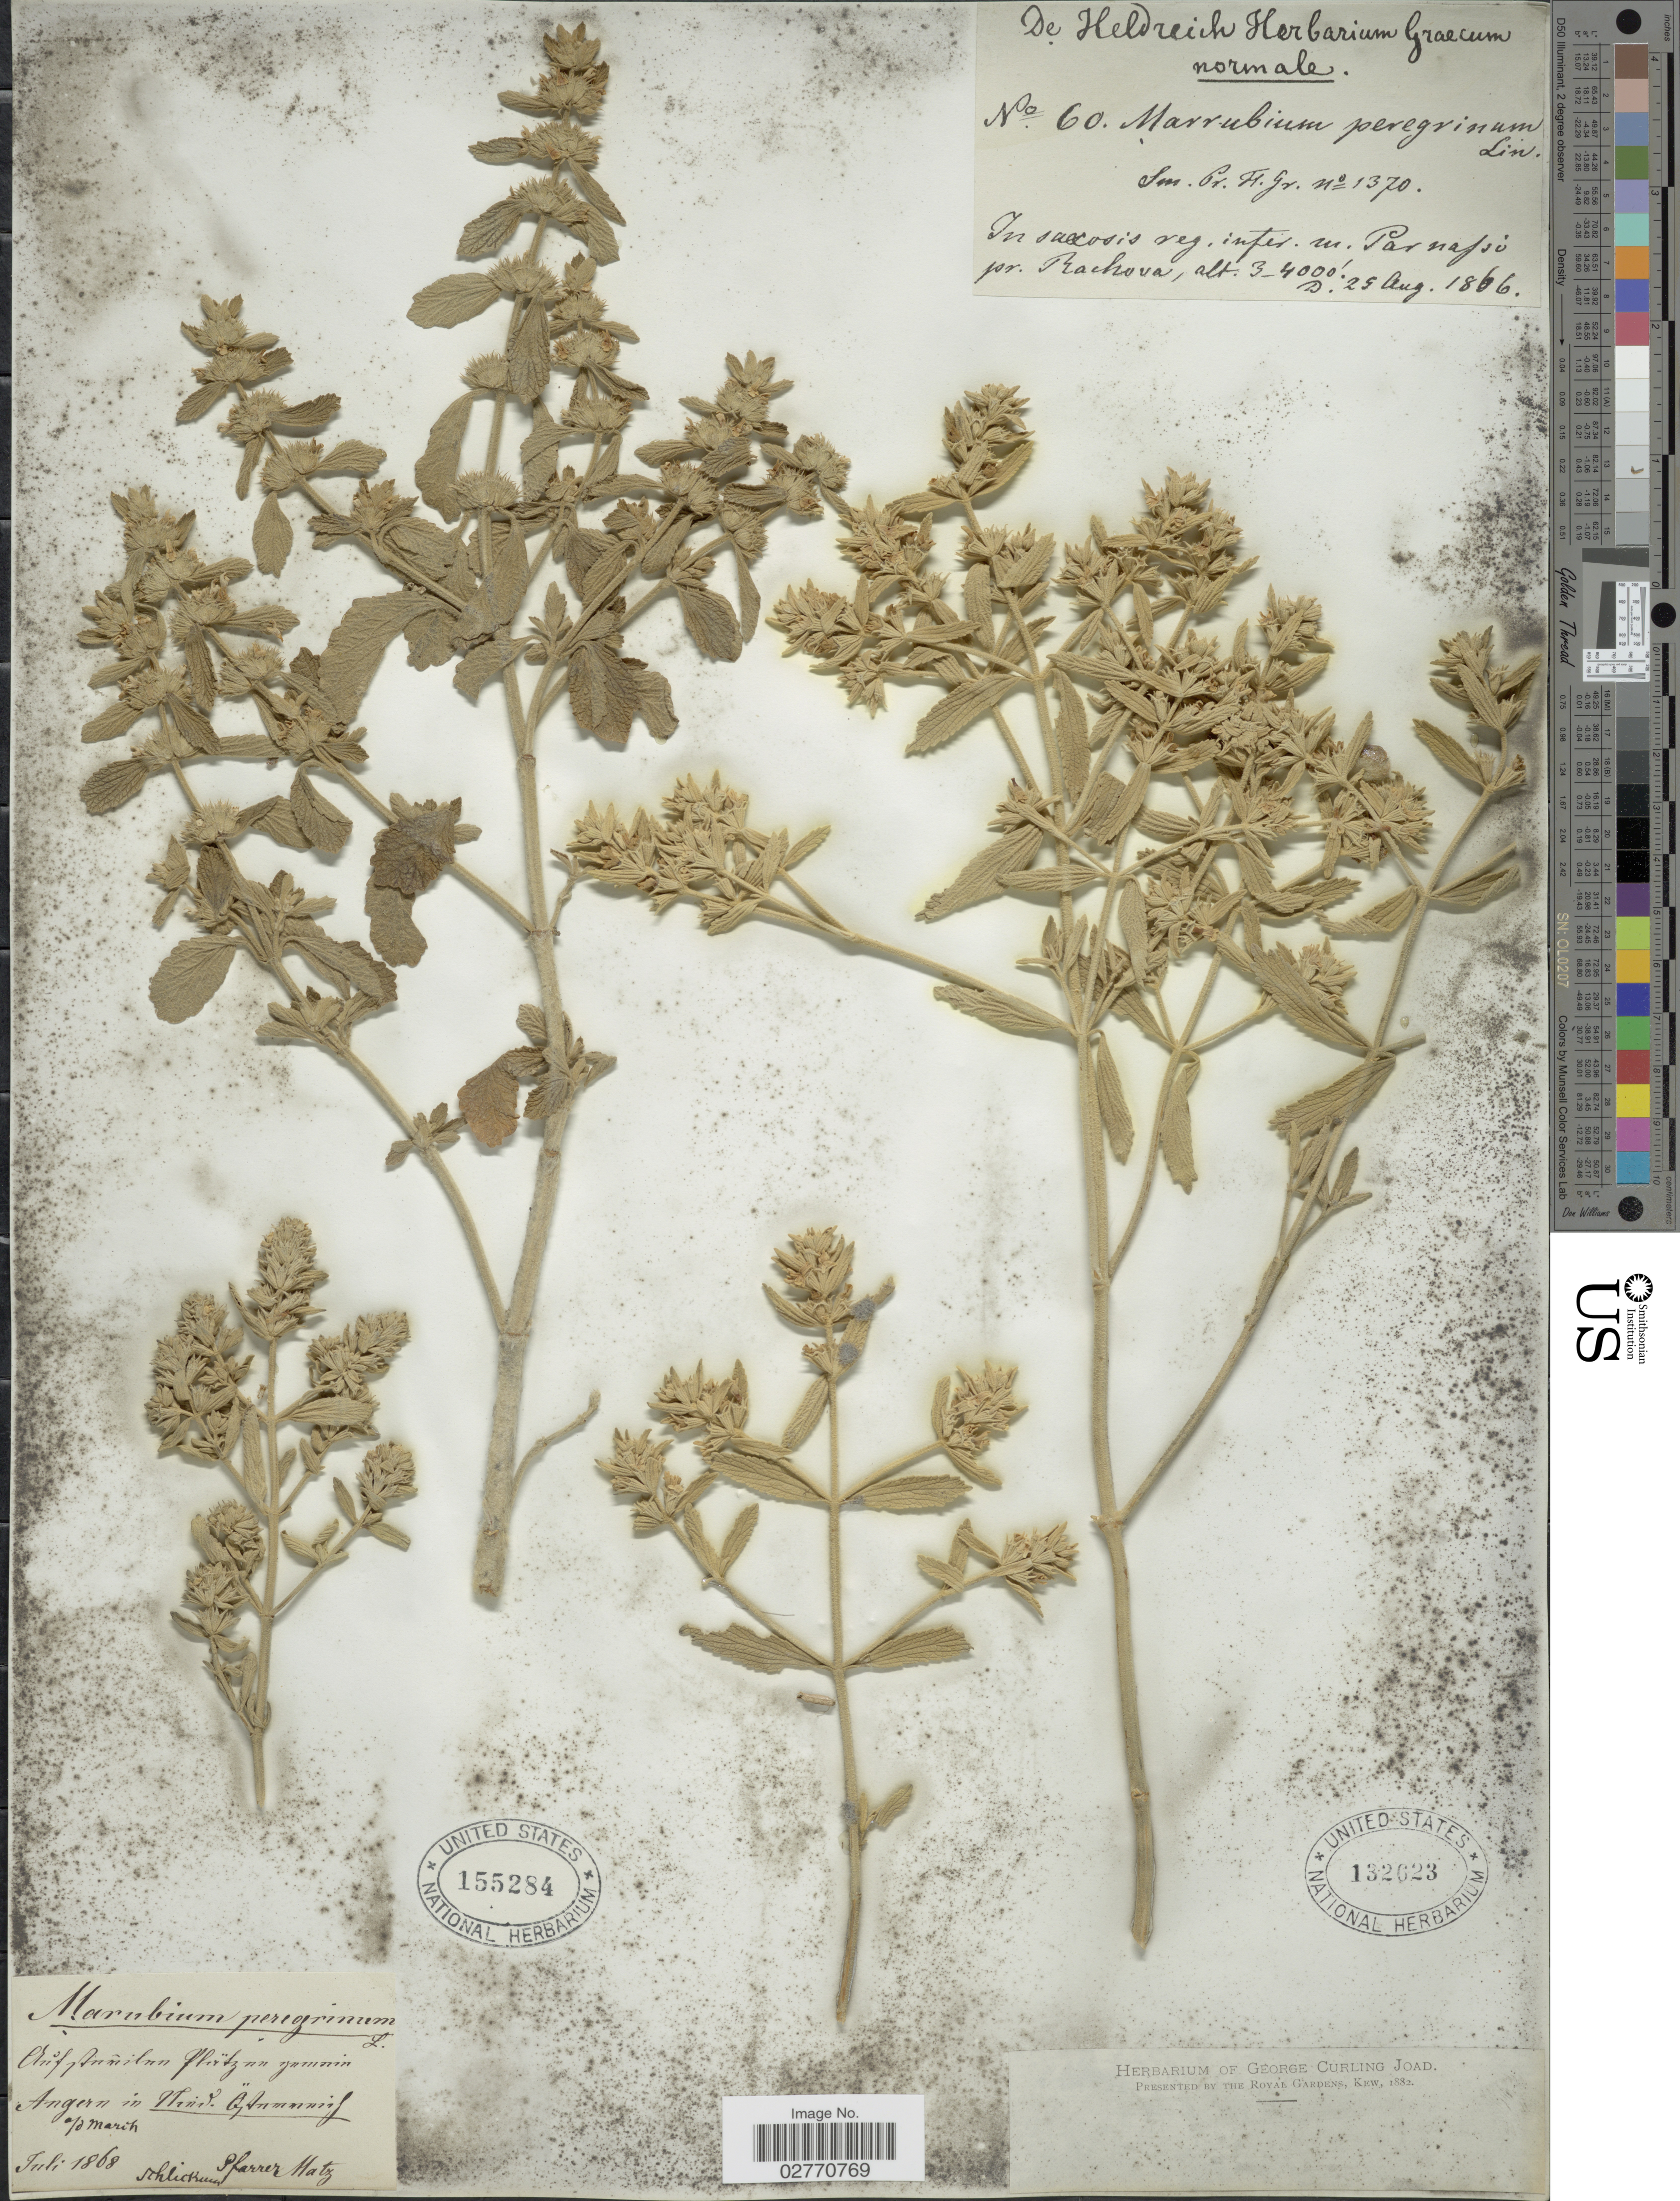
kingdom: Plantae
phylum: Tracheophyta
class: Magnoliopsida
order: Lamiales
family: Lamiaceae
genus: Marrubium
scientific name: Marrubium peregrinum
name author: L.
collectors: ex herb. De Heldreich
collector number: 60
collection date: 1866-08-25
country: Greece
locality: In saecosis reg. infer. m. Parnassi pr. Rachova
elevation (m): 914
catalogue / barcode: US 132623-2